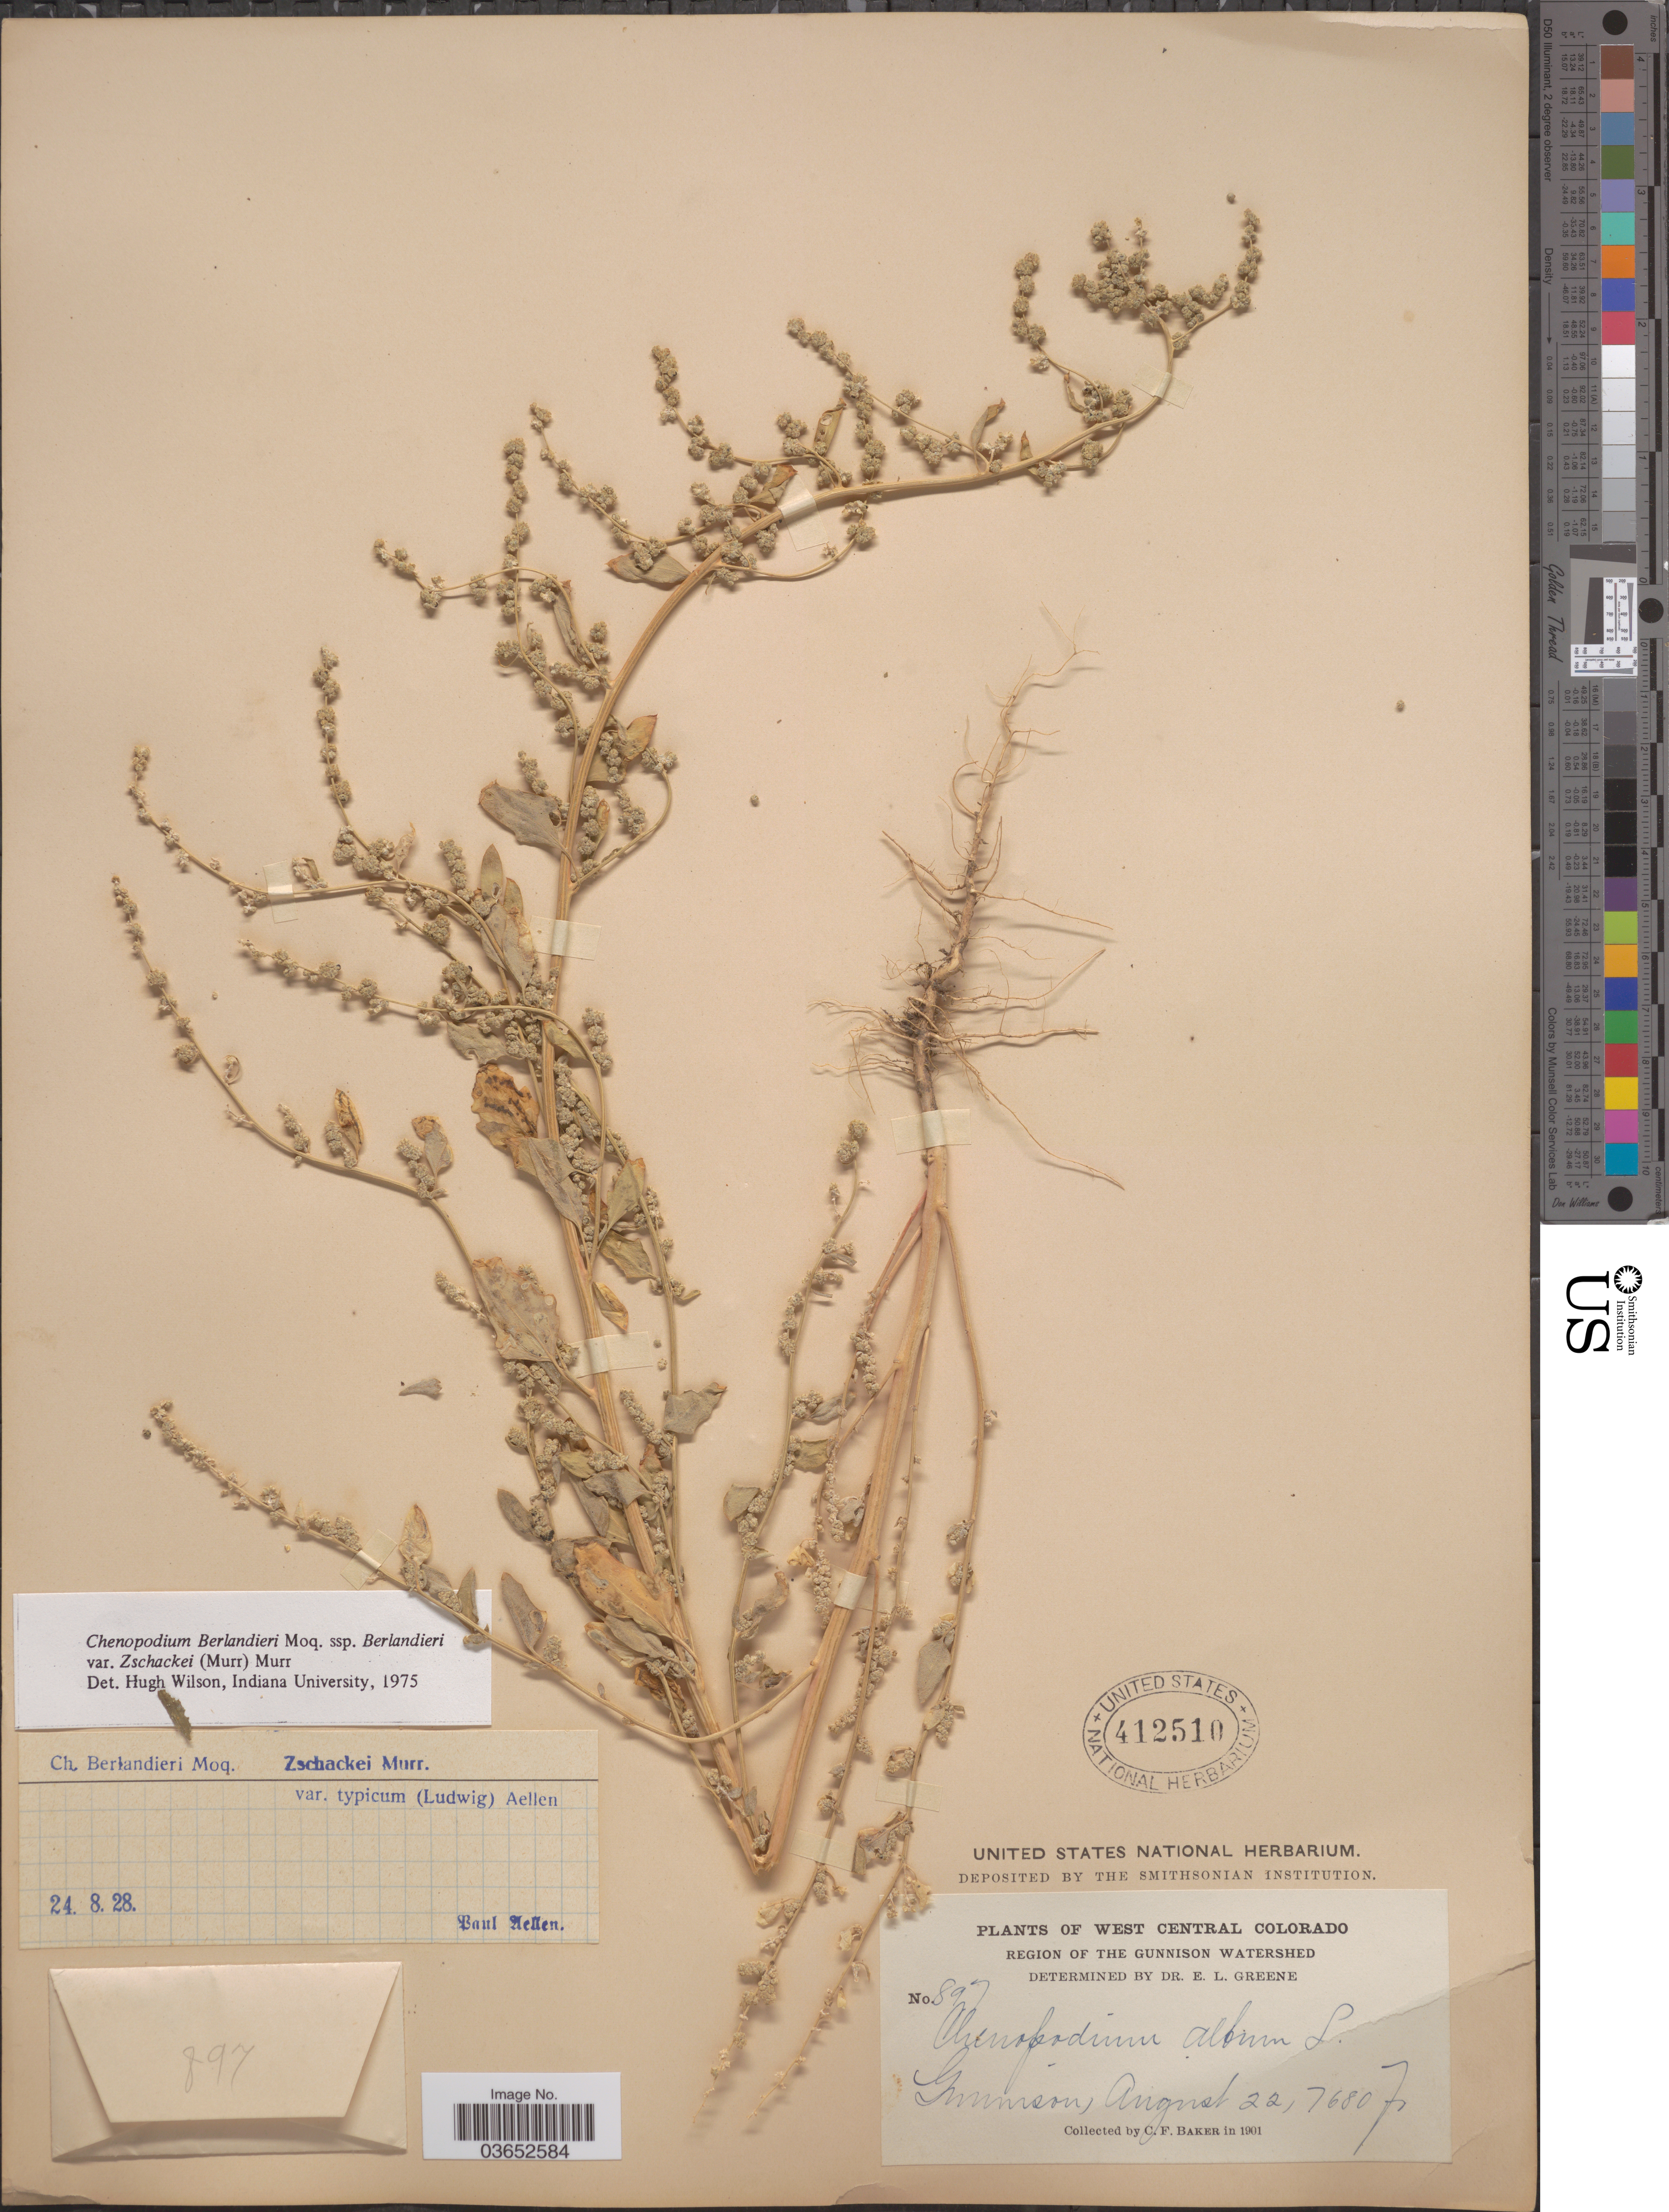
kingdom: Plantae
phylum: Tracheophyta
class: Magnoliopsida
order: Caryophyllales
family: Amaranthaceae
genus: Chenopodium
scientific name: Chenopodium berlandieri var. typicum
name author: A. Ludw. ex Graebn.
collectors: C. F. Baker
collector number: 897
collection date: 1901-08-22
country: United States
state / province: Colorado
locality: West Central Colorado. Region of the Gunnison Watershed. Gunnison.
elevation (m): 2341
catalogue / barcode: US 412510